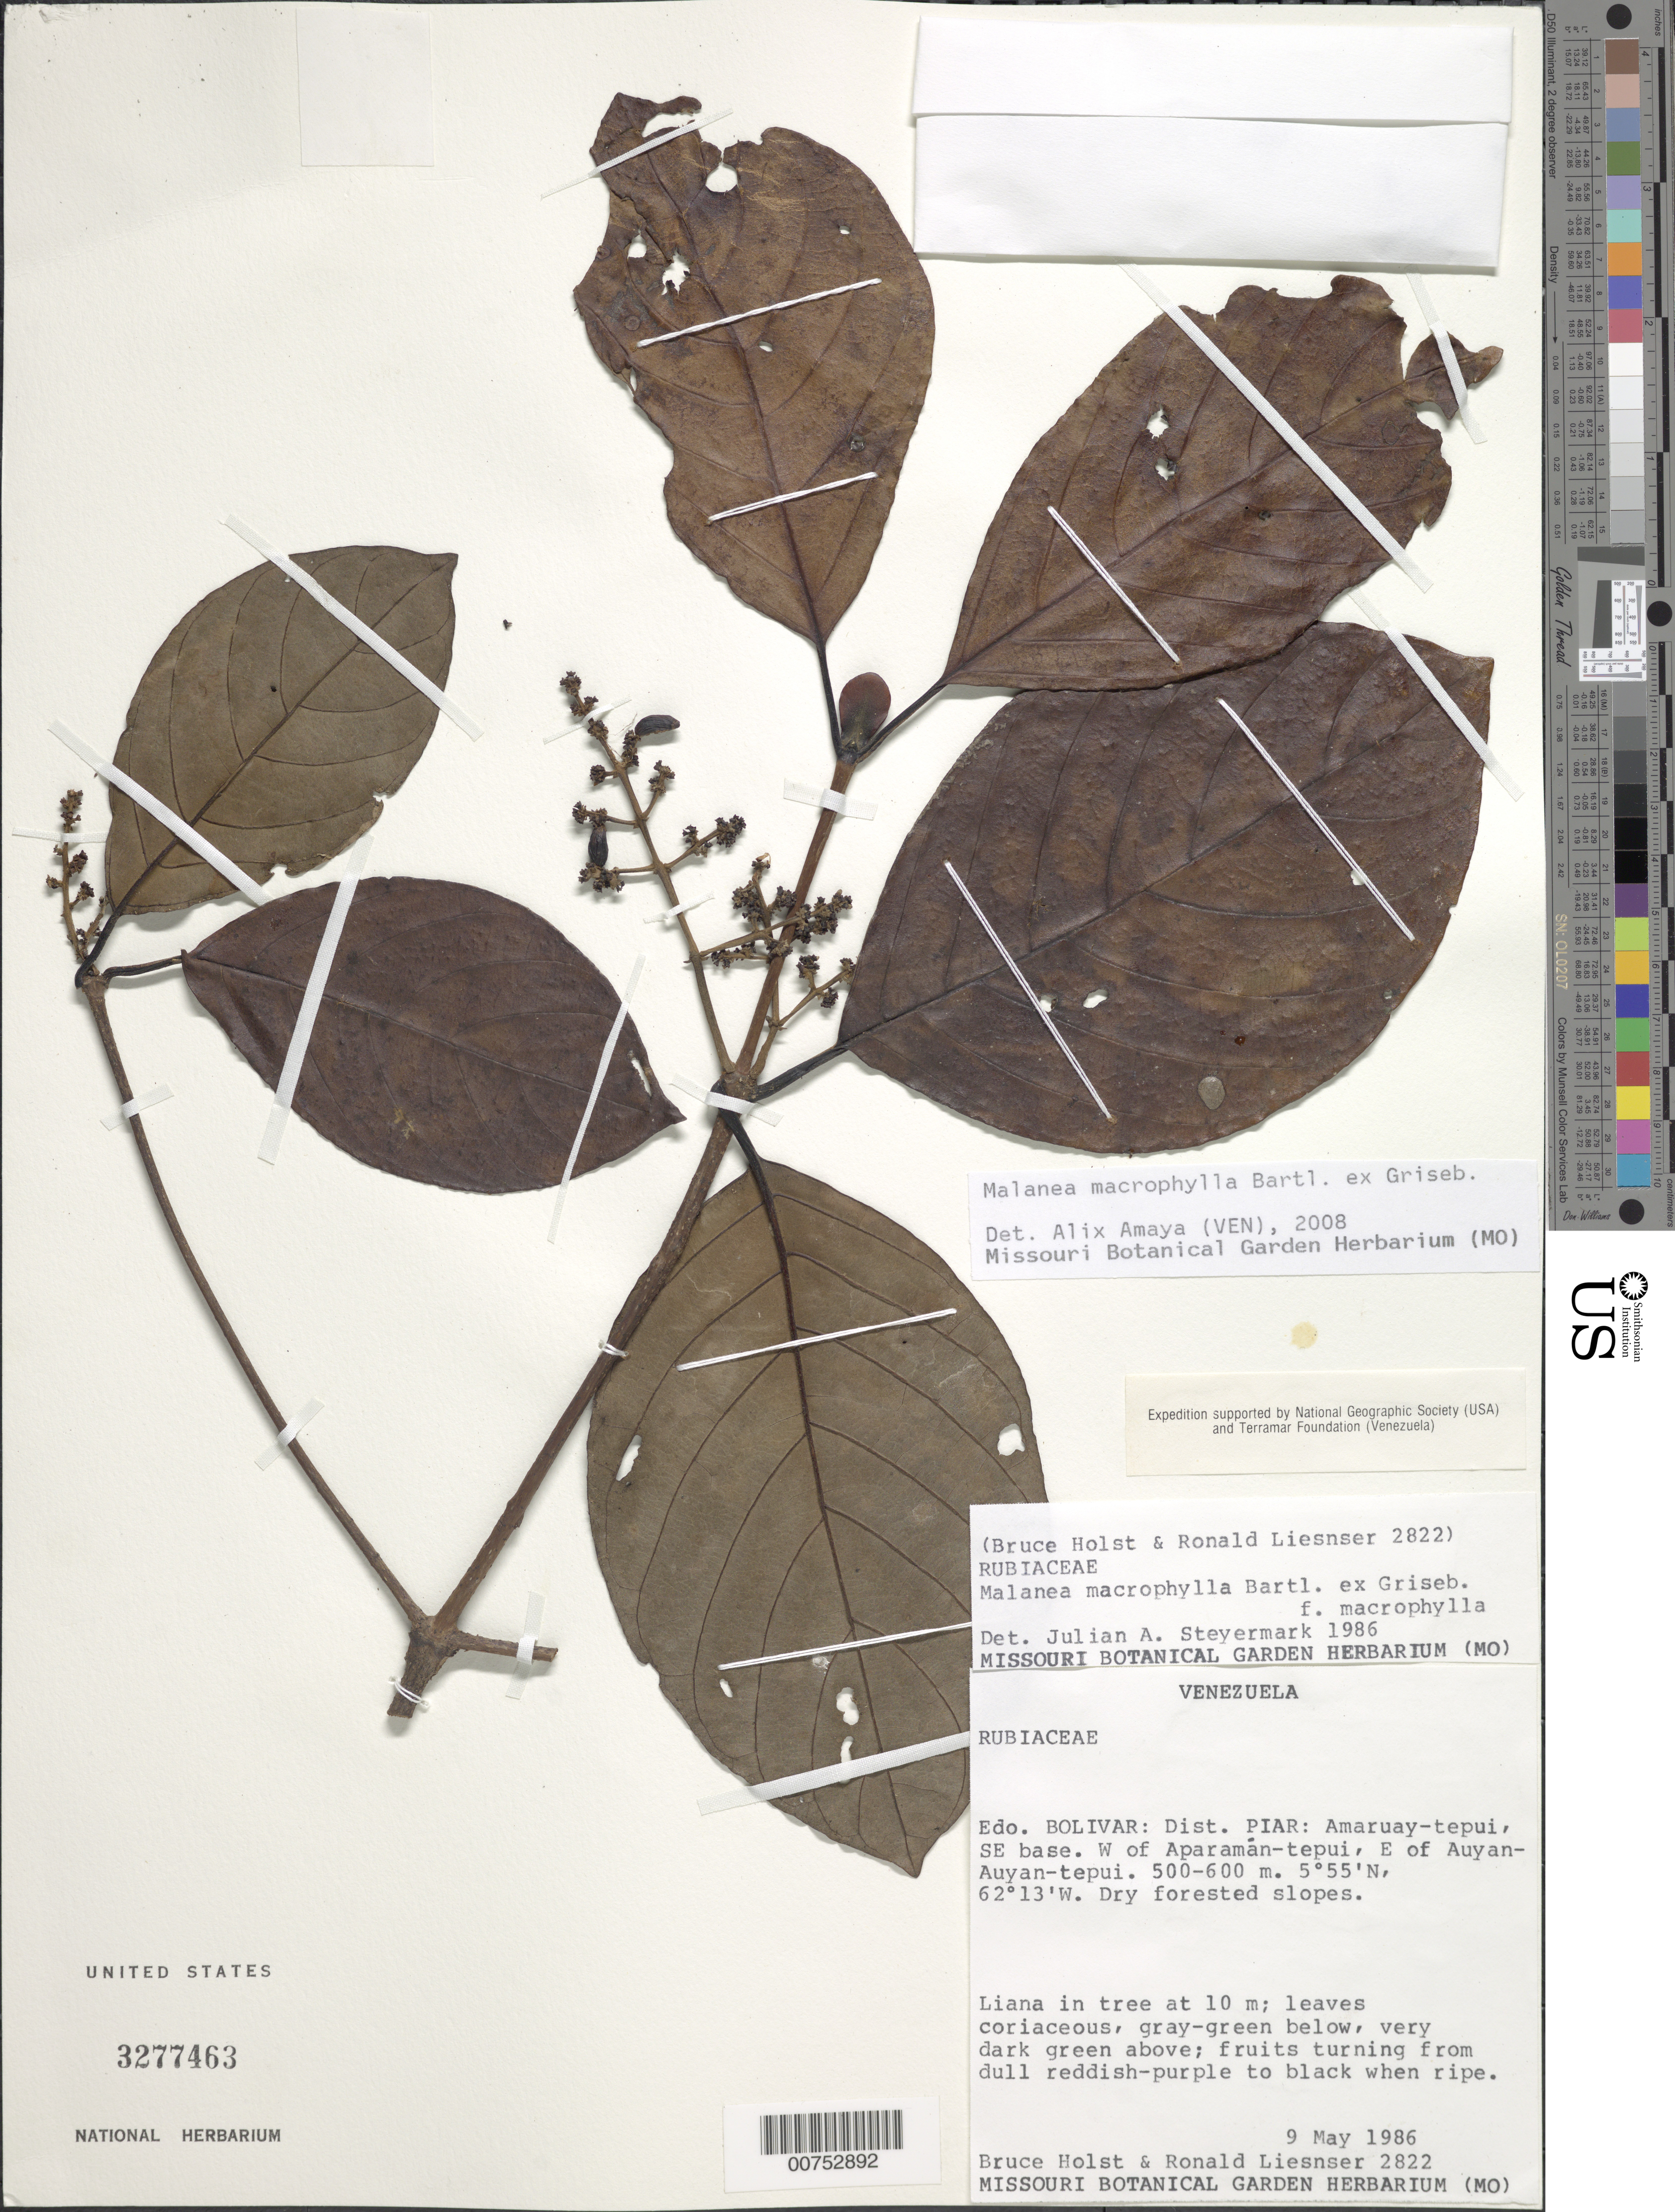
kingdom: Plantae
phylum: Tracheophyta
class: Magnoliopsida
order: Gentianales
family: Rubiaceae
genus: Malanea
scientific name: Malanea macrophylla f. macrophylla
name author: Griseb.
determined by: Steyermark, Julian A., (VEN)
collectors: B. Holst & R. L. Liesner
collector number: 2822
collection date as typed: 9-May-86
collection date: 1986-05-09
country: Venezuela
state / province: Bolívar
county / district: Piar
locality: Amaruay-tepuí, E of Auyan-tepuí, W of Aparaman-tepuí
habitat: Dry forested slopes; in tree at 10m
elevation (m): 500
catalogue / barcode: US 3277463